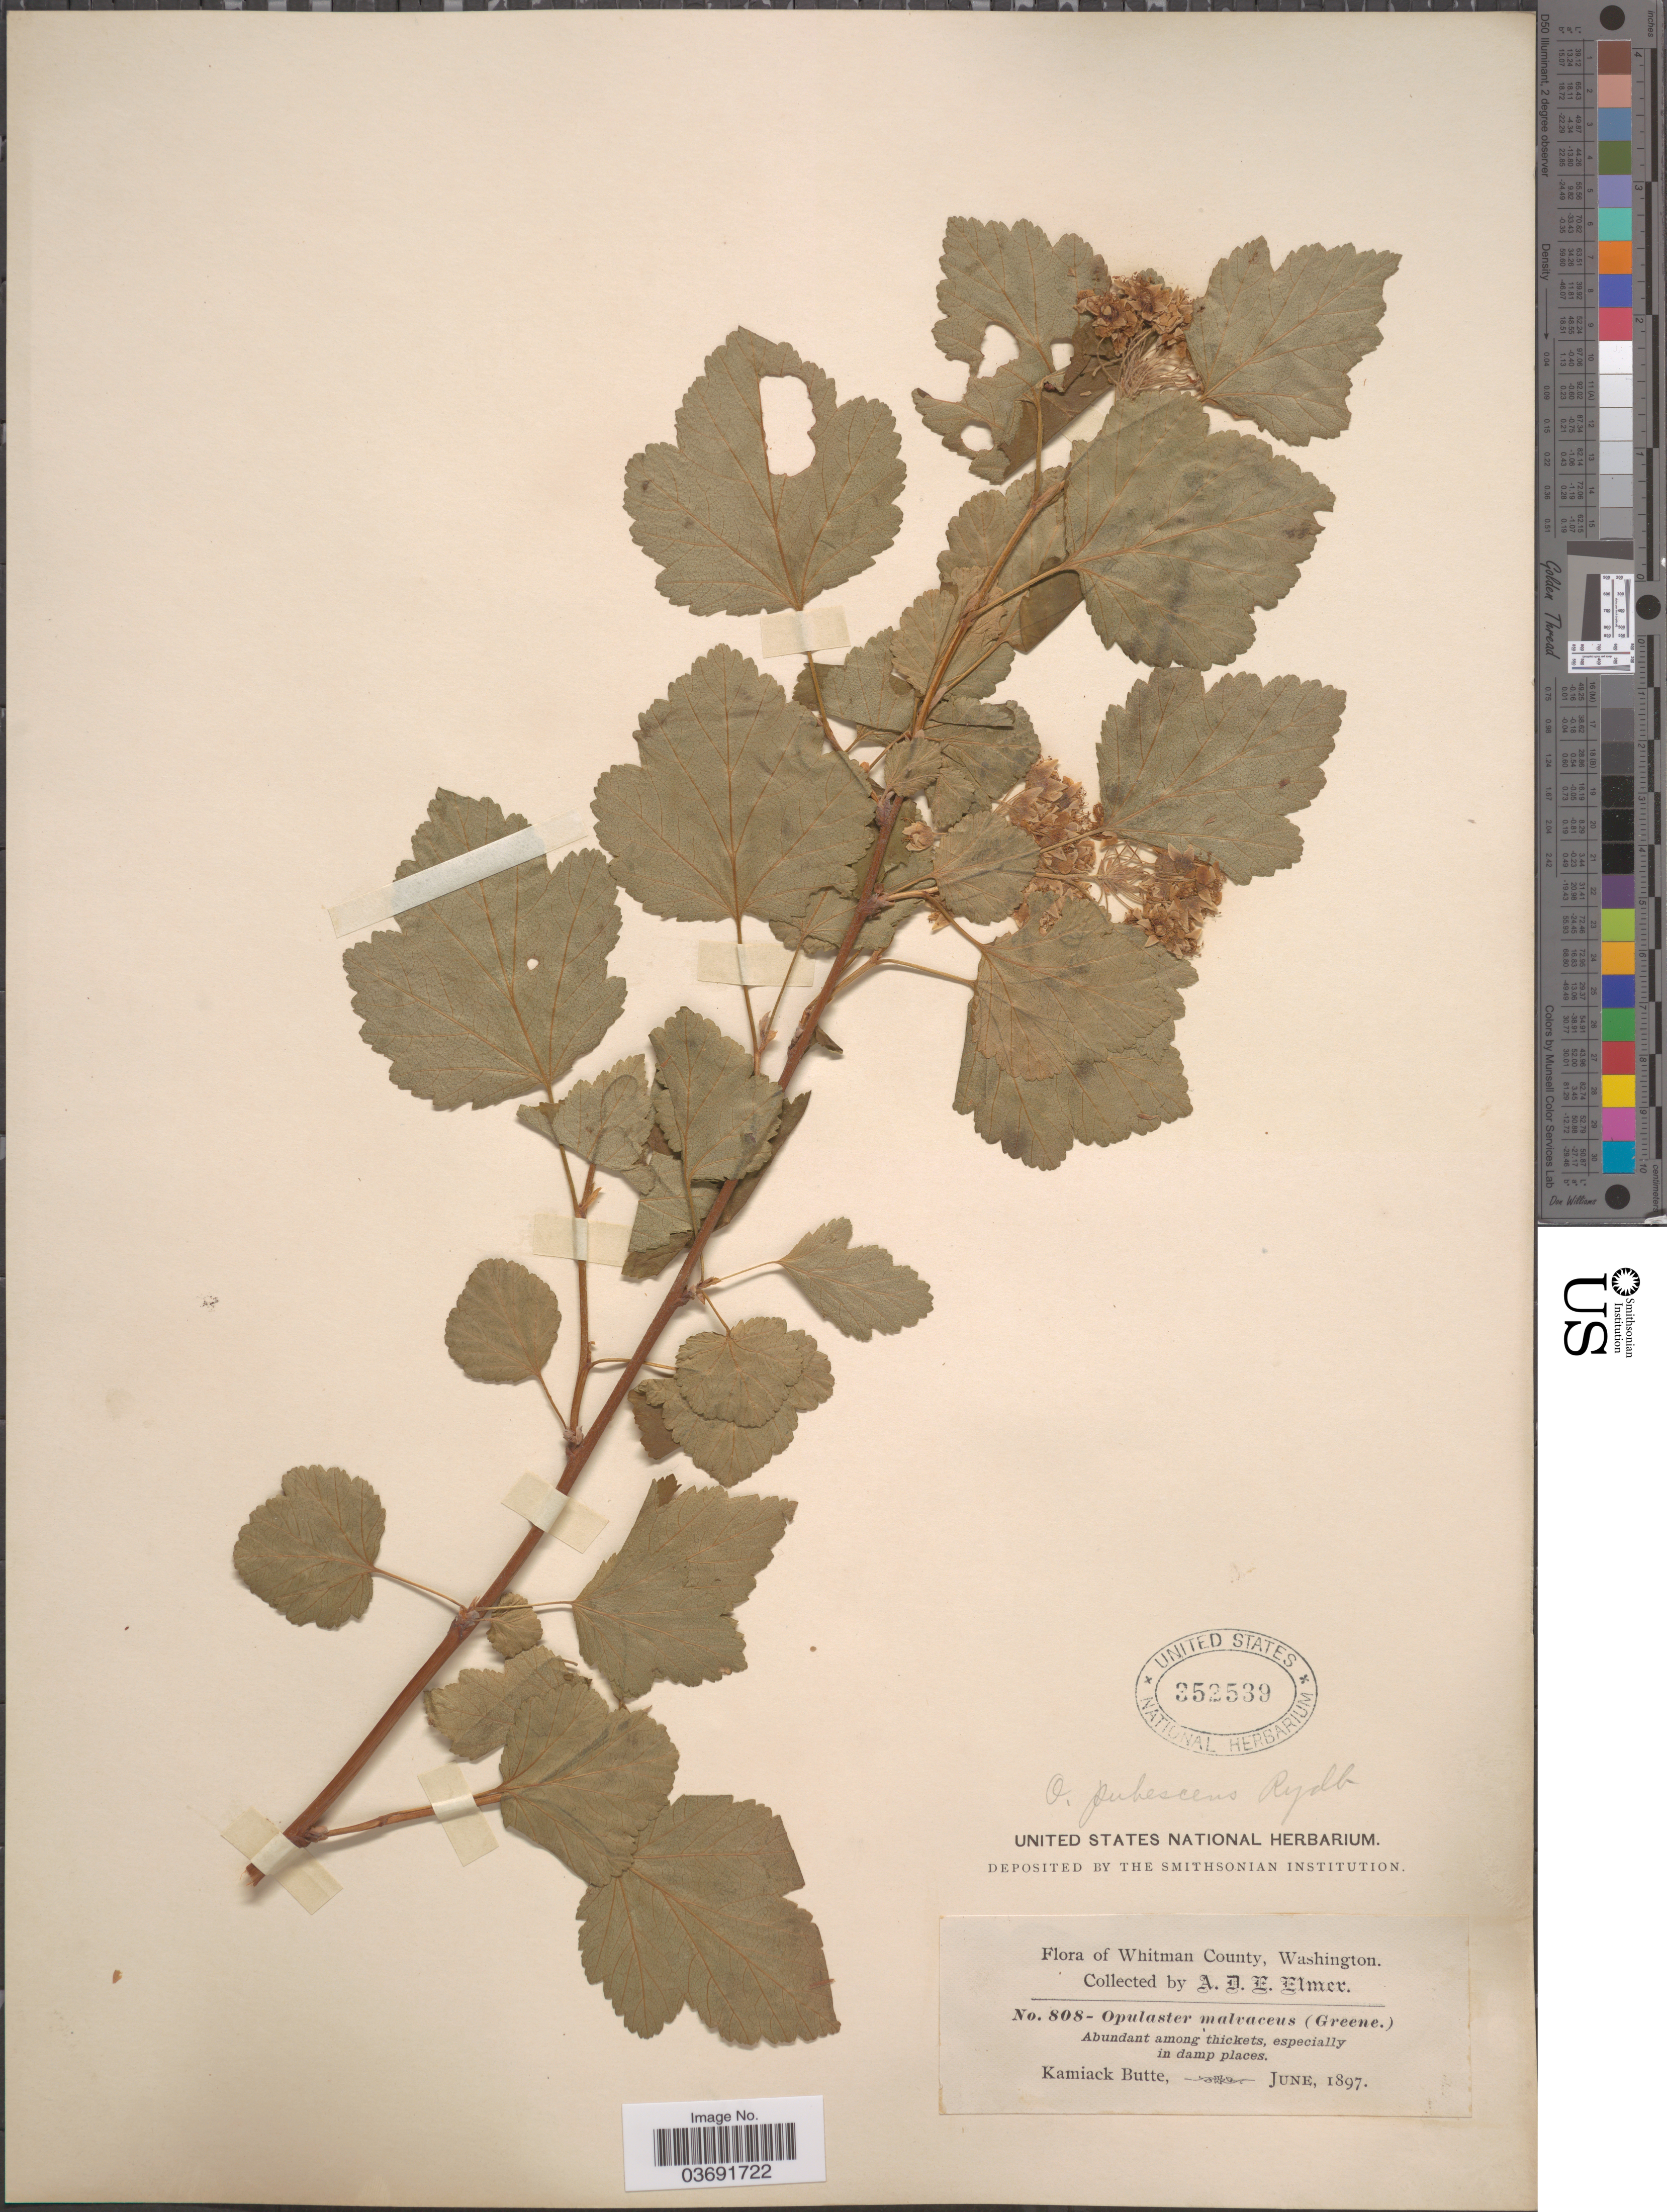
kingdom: Plantae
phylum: Tracheophyta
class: Magnoliopsida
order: Rosales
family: Rosaceae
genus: Physocarpus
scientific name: Physocarpus malvaceus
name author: (Greene) Kuntze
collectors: A. D. E. Elmer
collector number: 808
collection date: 1897-06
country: United States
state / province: Washington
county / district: Whitman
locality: Whitman County. Kamiack Butte.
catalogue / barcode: US 352539